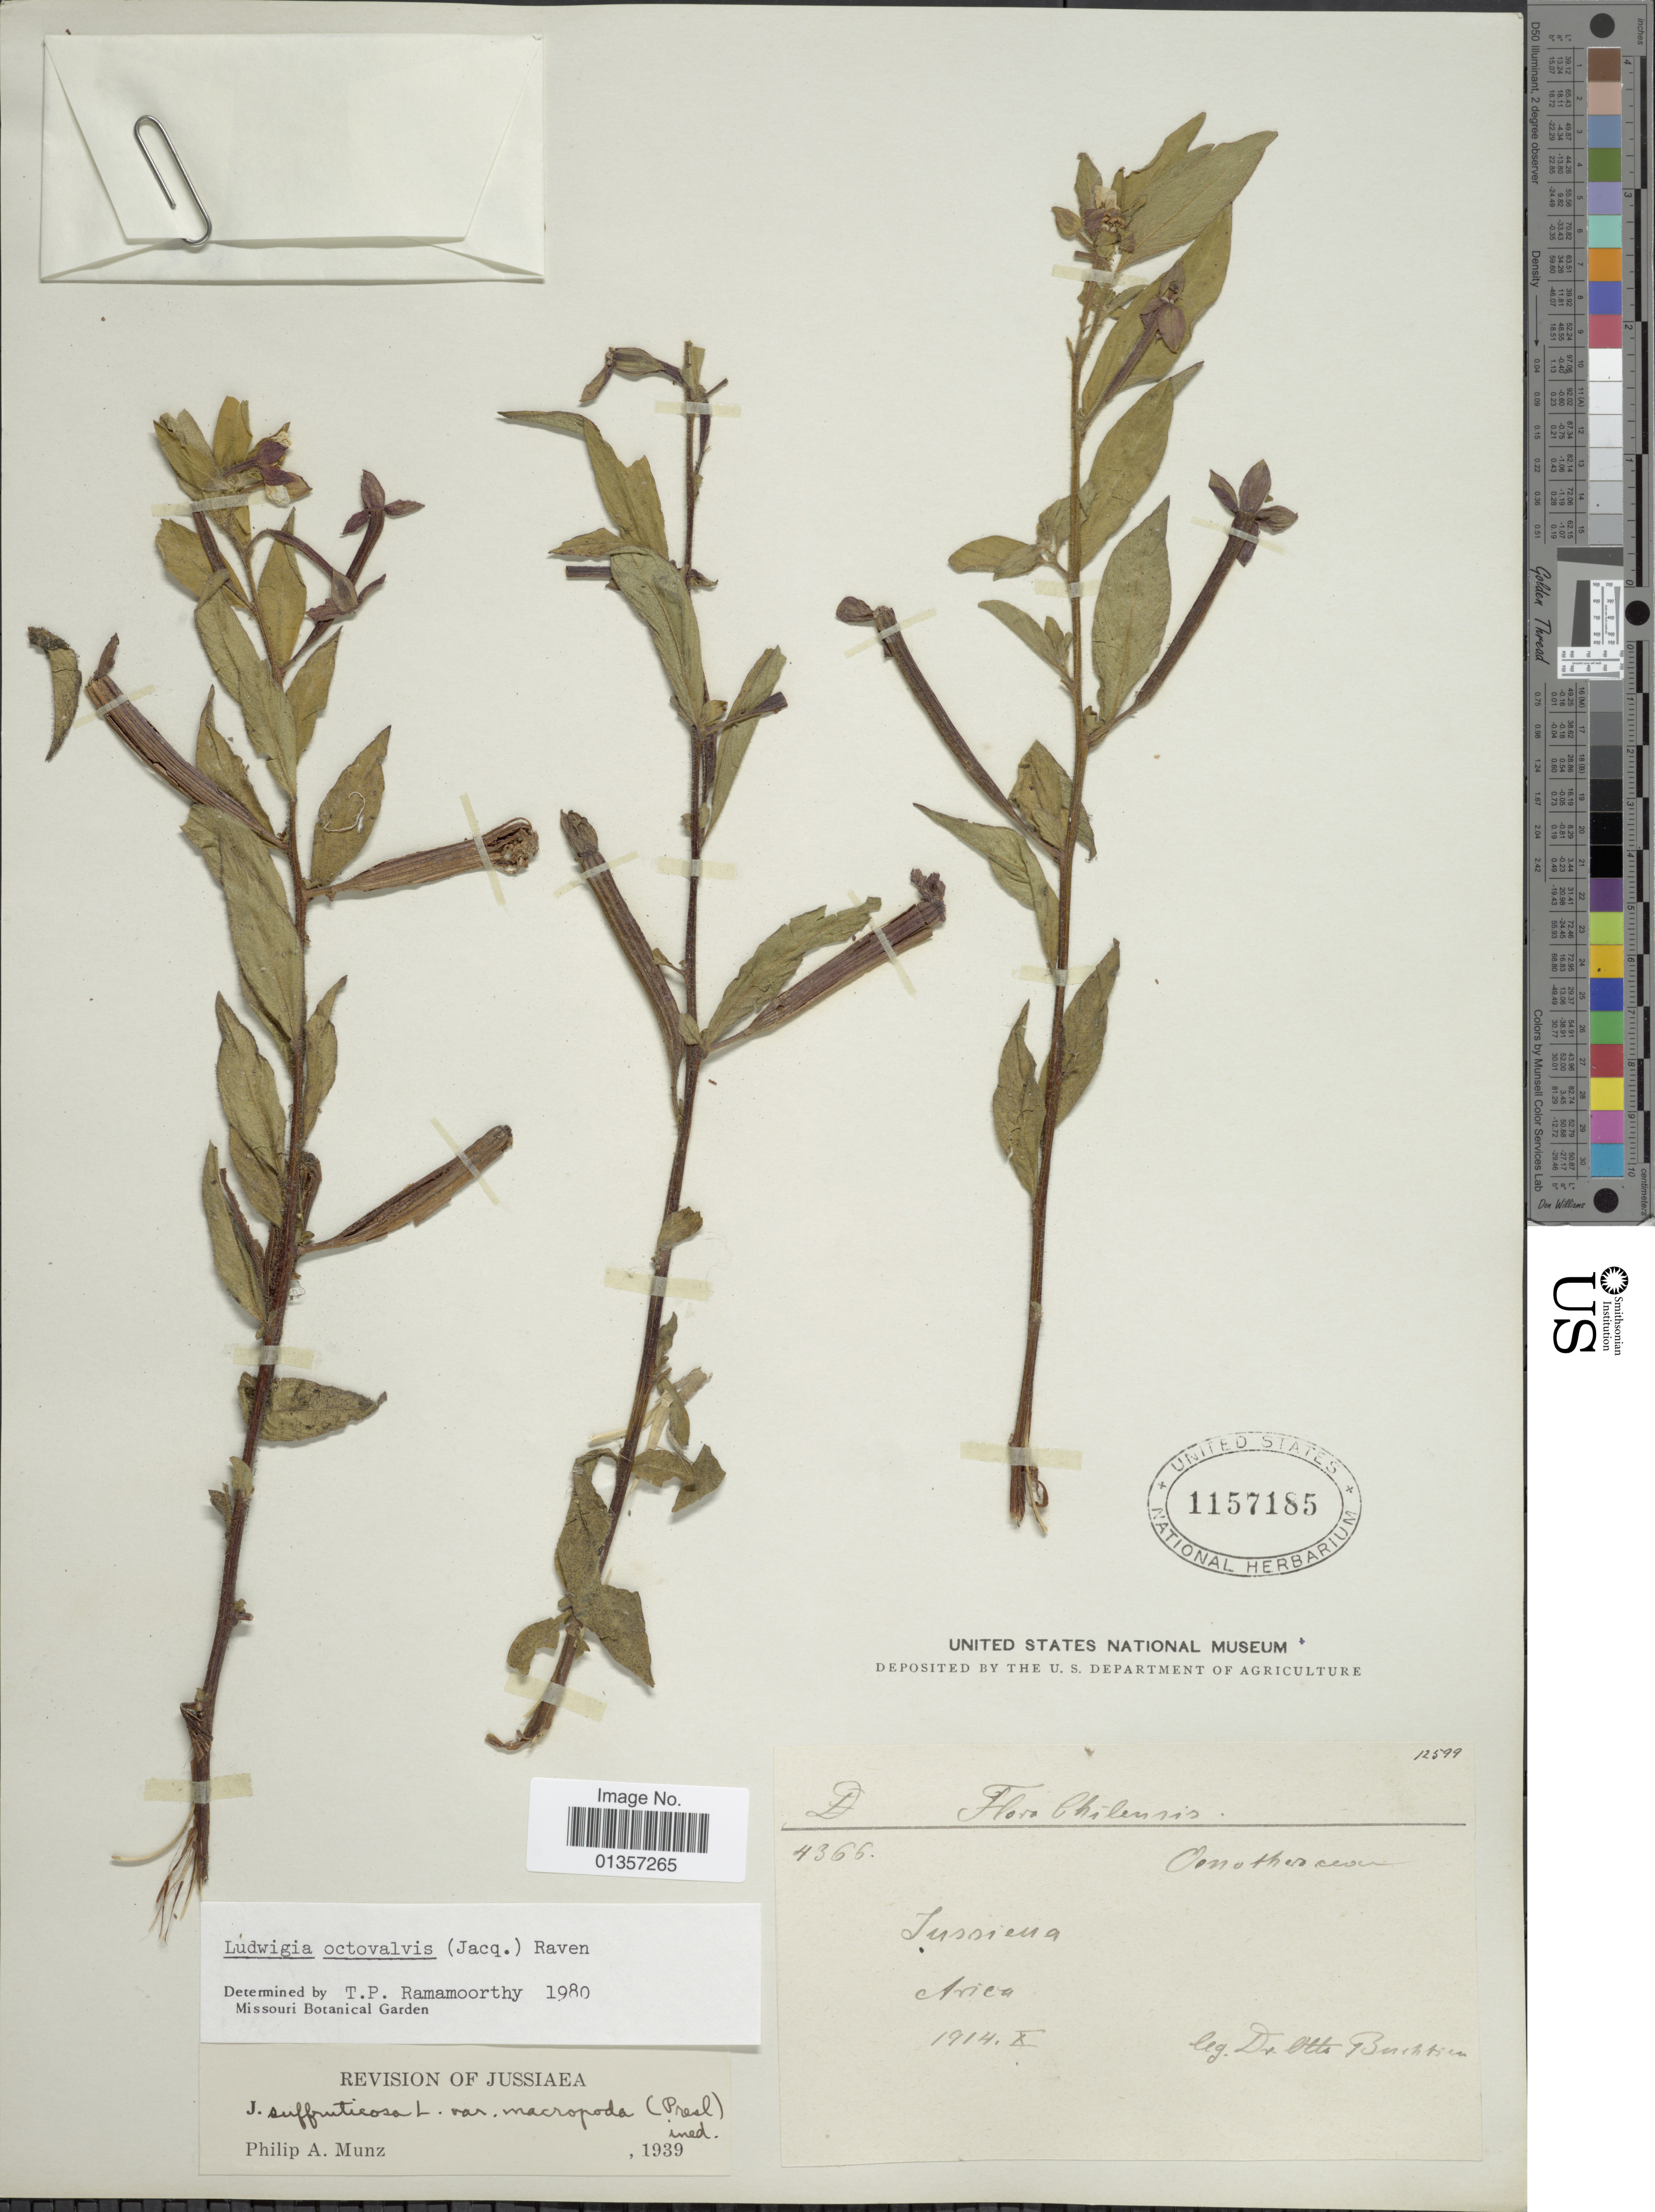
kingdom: Plantae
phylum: Tracheophyta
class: Magnoliopsida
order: Myrtales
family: Onagraceae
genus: Ludwigia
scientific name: Ludwigia octovalvis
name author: (Jacq.) P.H. Raven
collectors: O. Buchtien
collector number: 4366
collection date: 1914-10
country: Chile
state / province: Arica y Parinacota (XV)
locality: Arica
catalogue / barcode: US 1157185